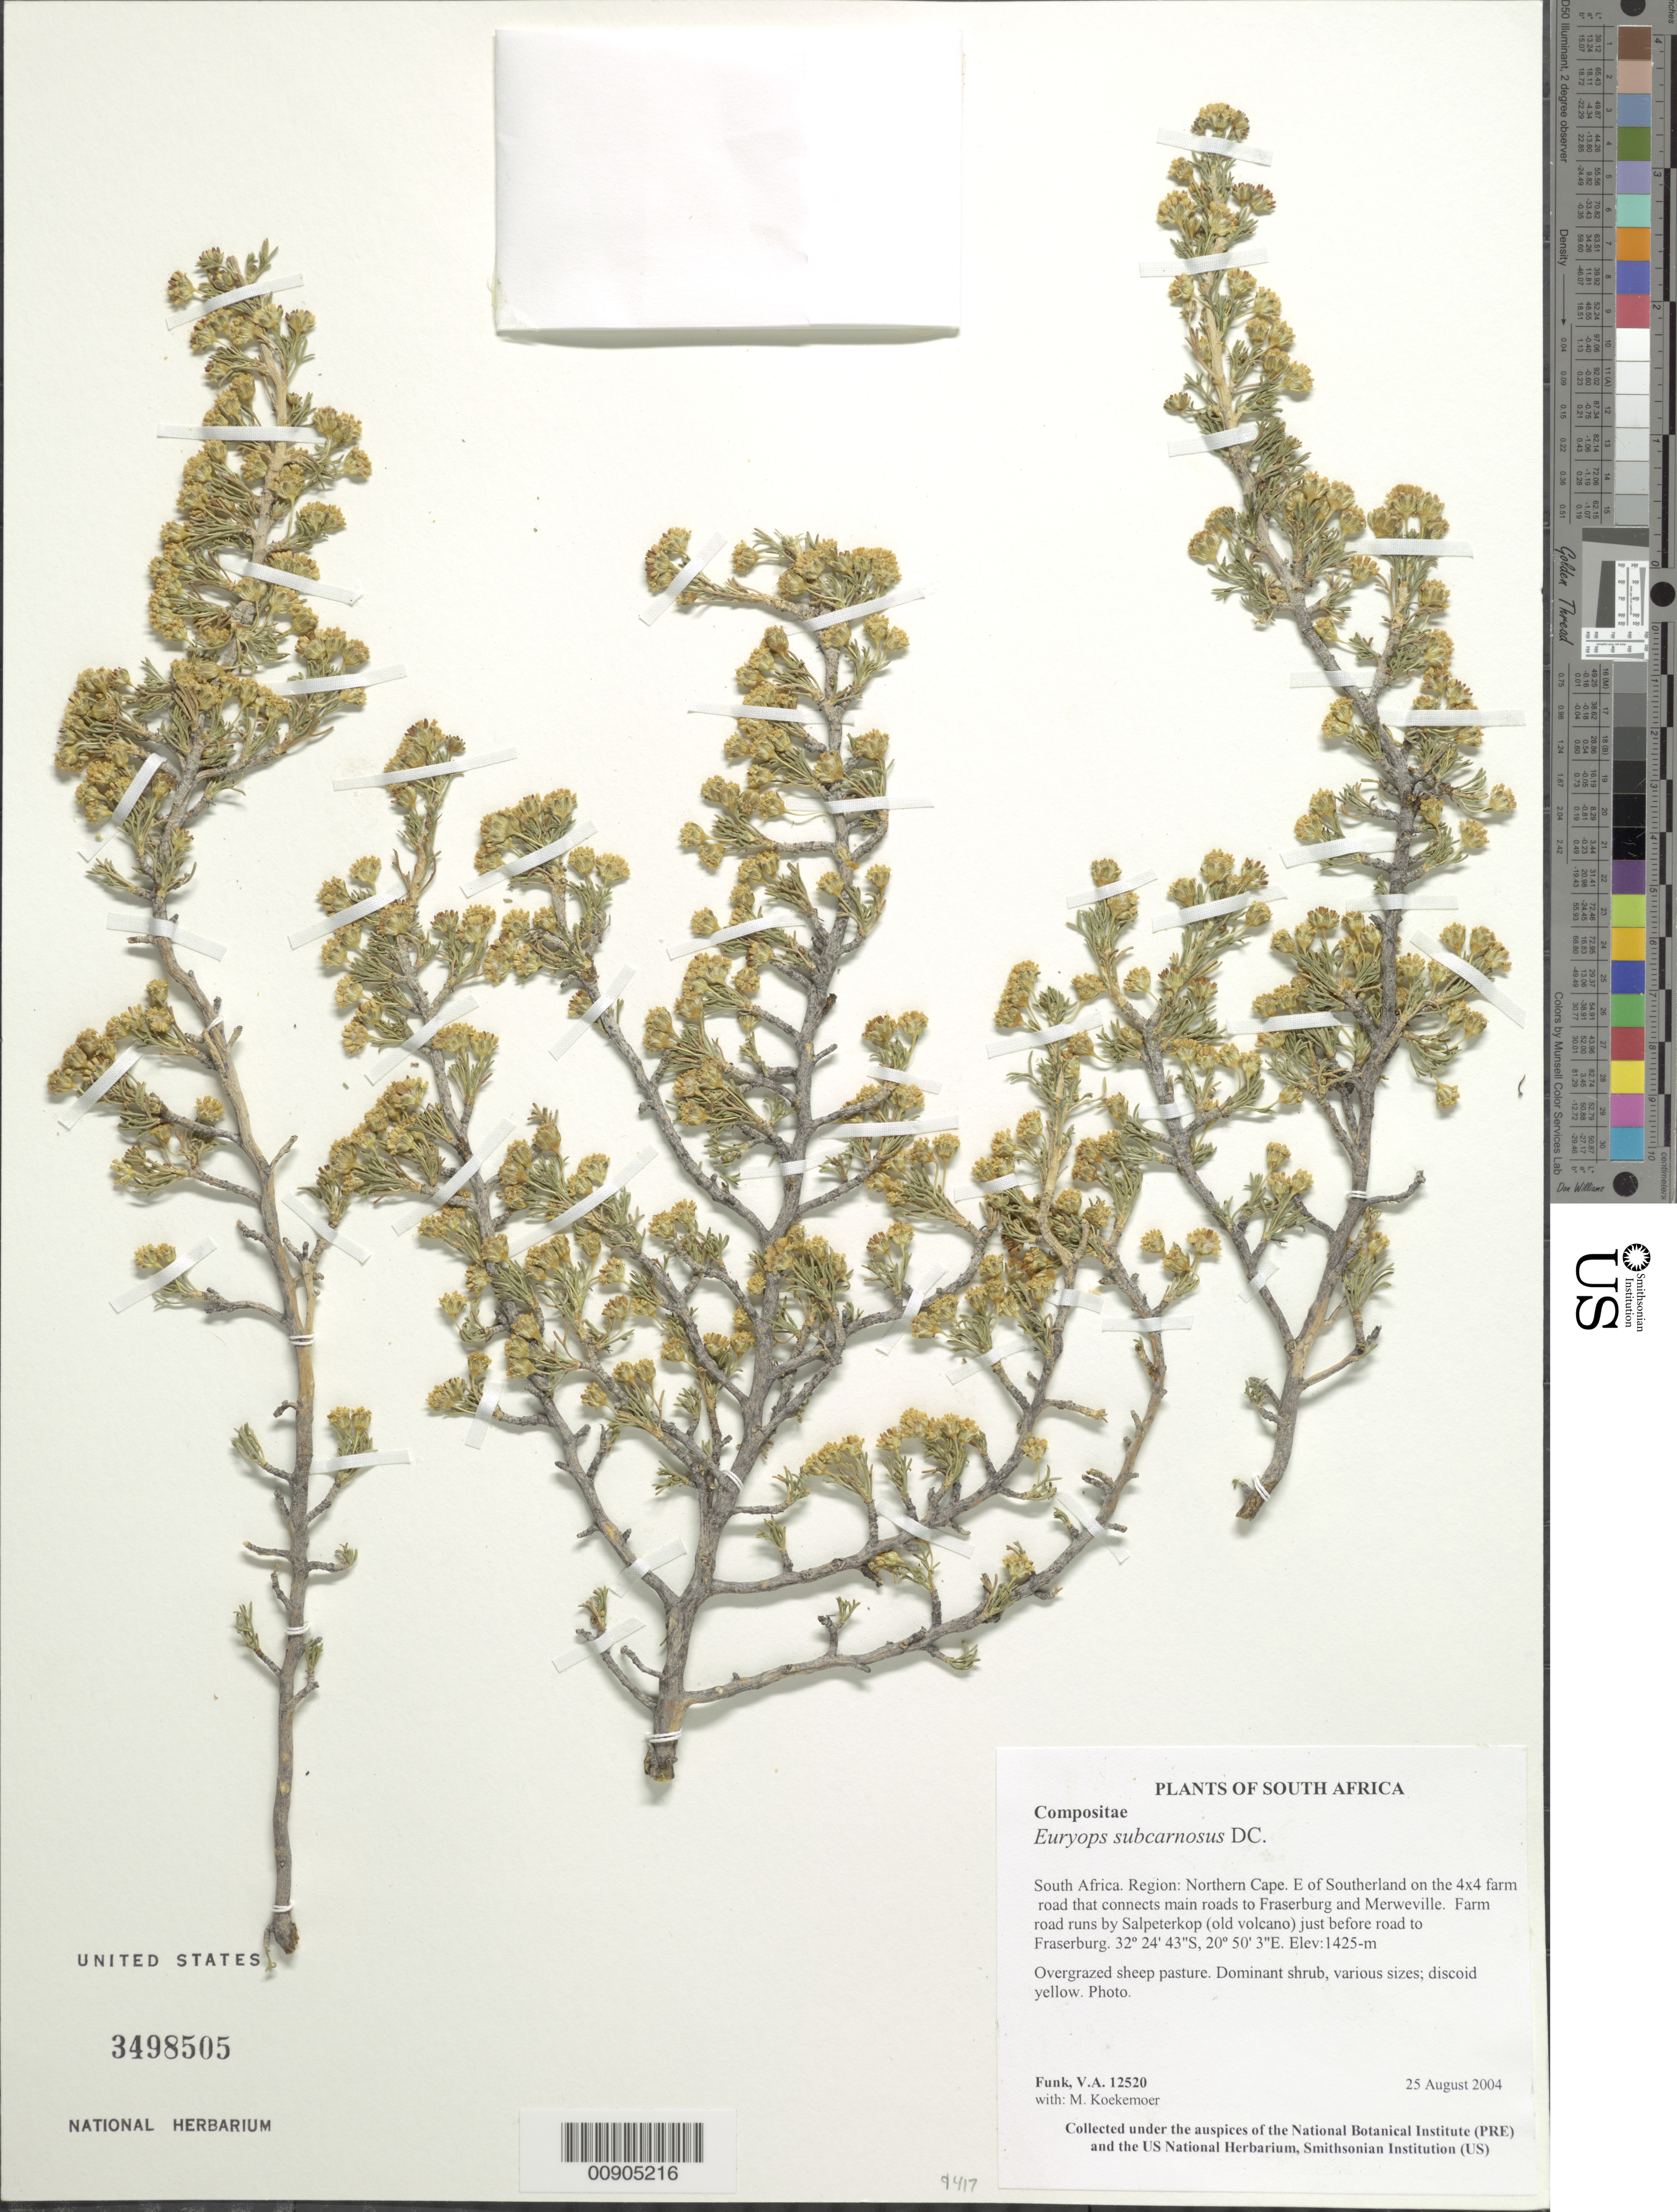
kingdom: Plantae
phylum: Tracheophyta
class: Magnoliopsida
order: Asterales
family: Asteraceae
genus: Euryops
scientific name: Euryops subcarnosus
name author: DC.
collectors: V. Funk & M. Koekemoer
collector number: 12520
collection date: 2004-08-25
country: South Africa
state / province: Northern Cape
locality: E of Sutherland, road connecting main road to Fraserburg and Merweville, past Salpeterkop (old volcano) to Fraserburg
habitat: Overgrazed sheep pasture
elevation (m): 1425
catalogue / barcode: US 3498505